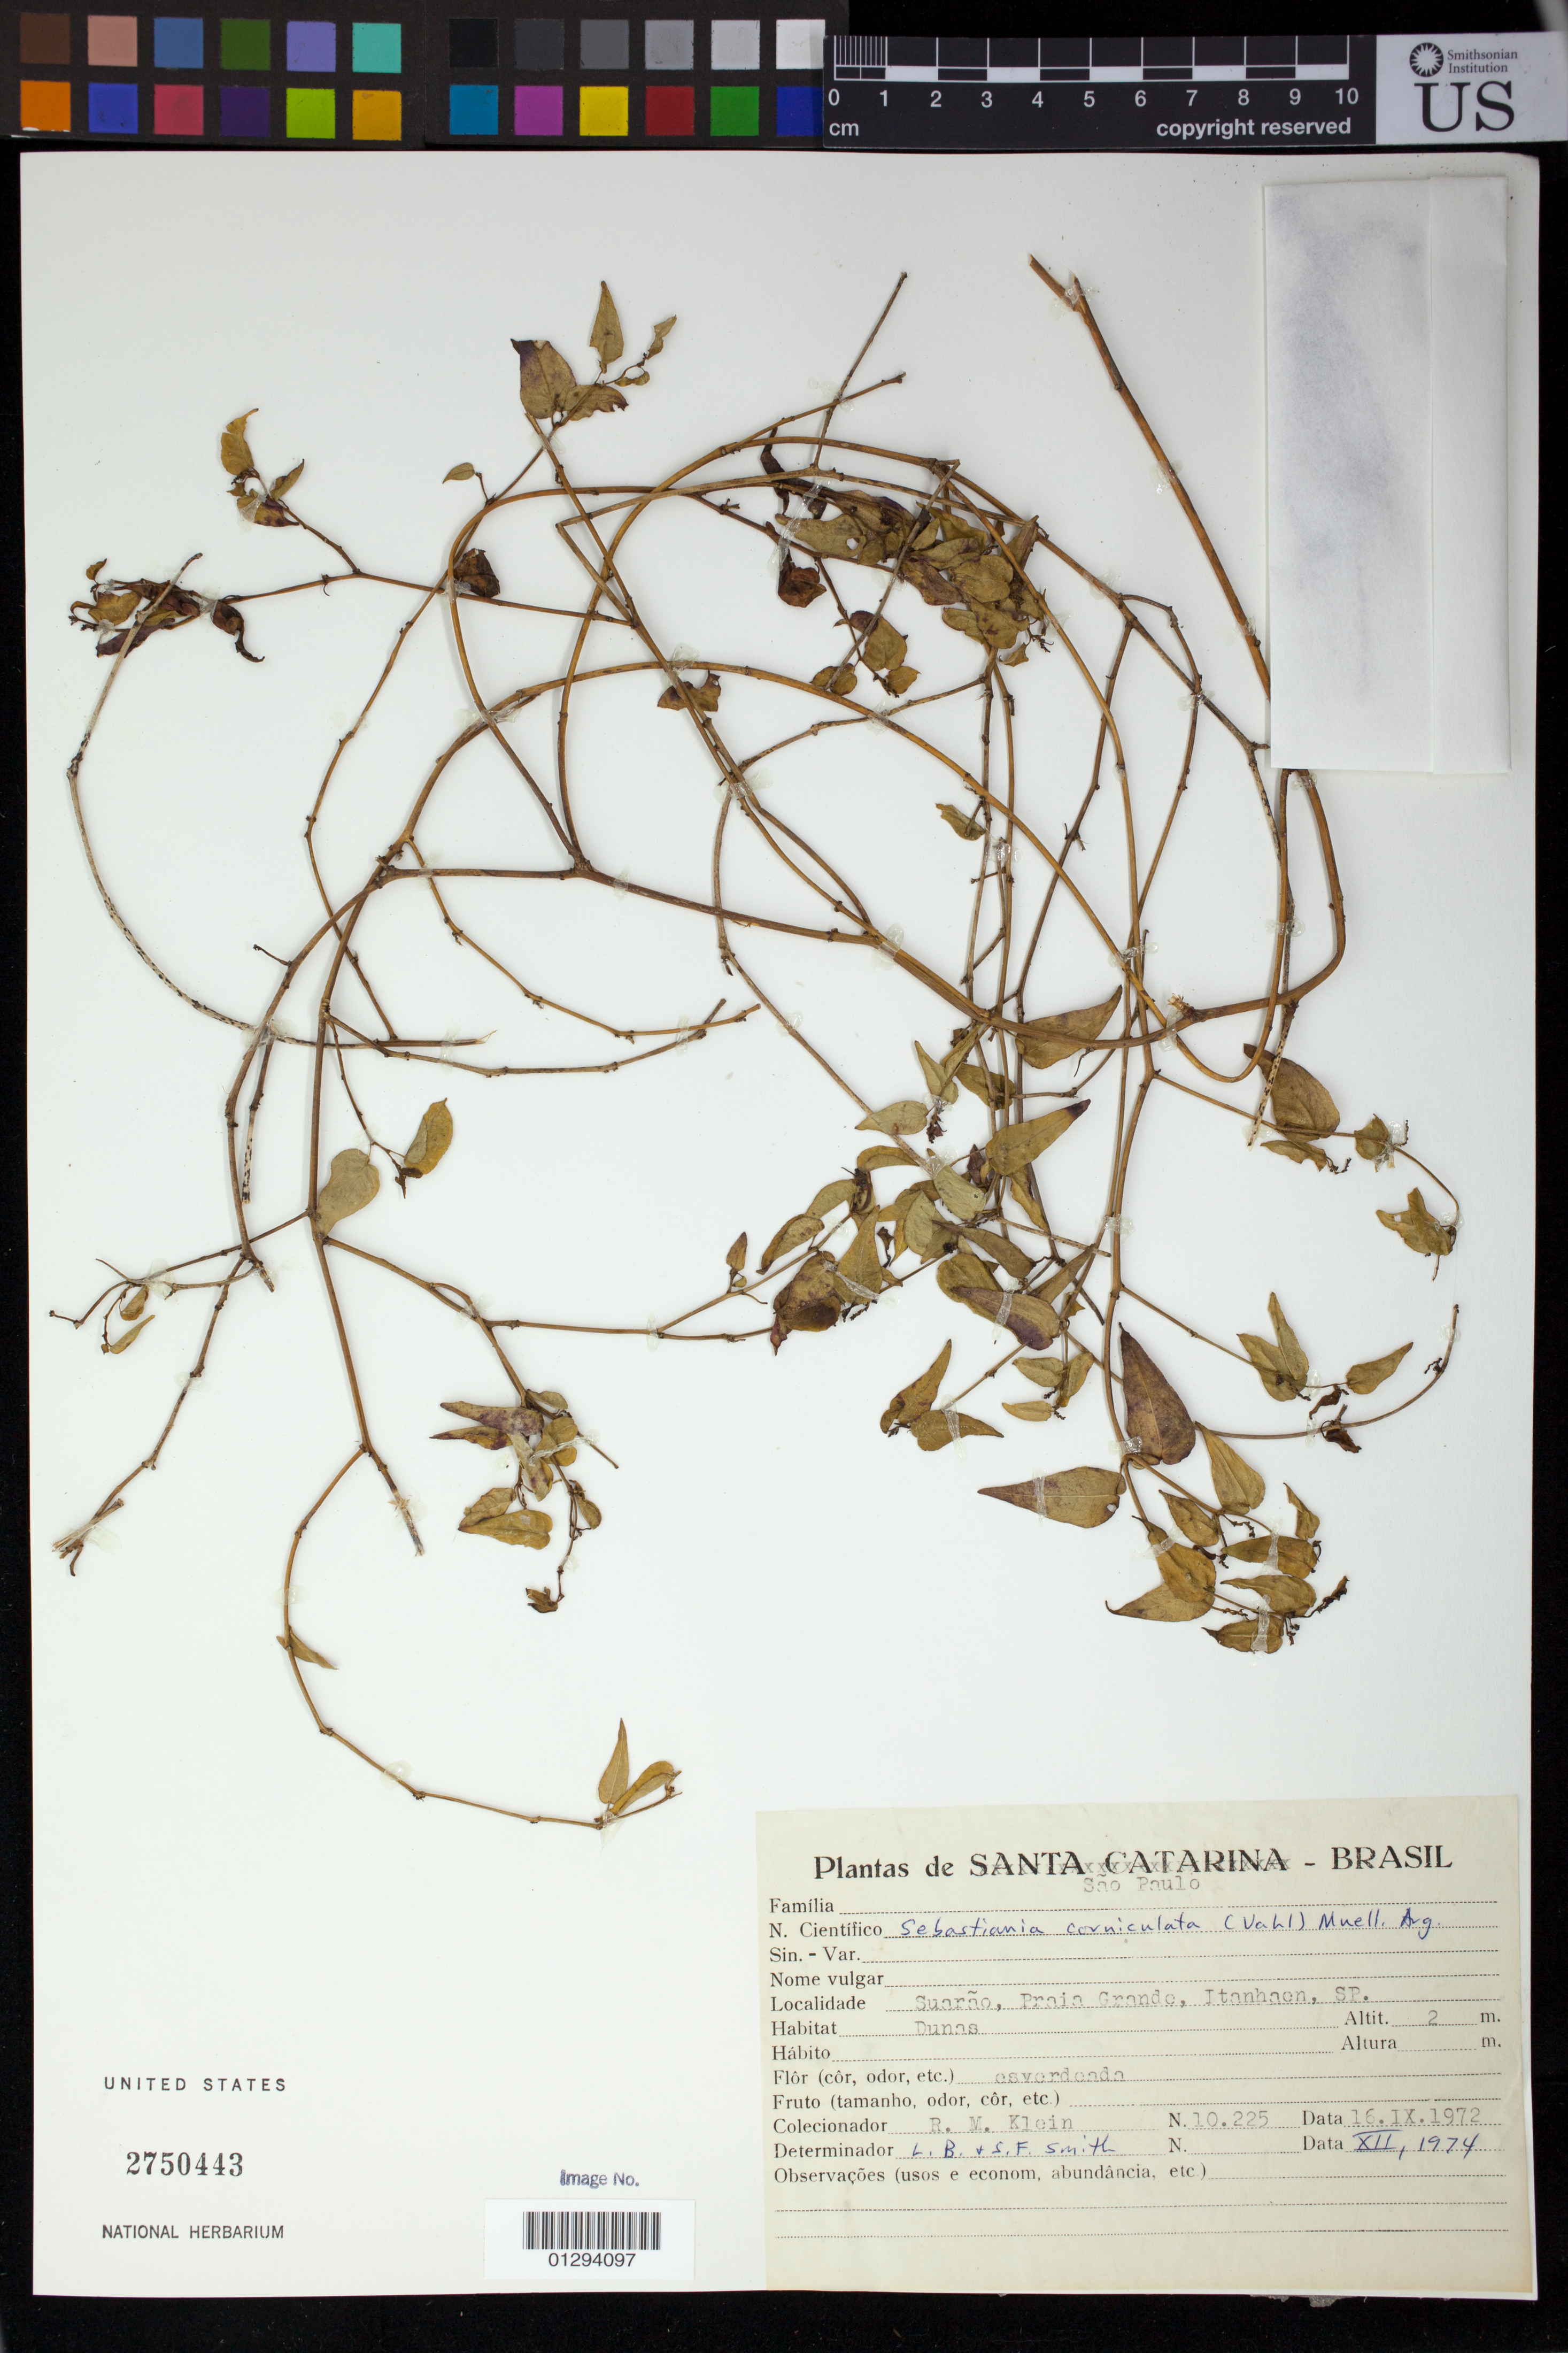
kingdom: Plantae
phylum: Tracheophyta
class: Magnoliopsida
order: Malpighiales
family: Euphorbiaceae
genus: Sebastiania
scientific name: Sebastiania corniculata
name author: (Vahl) Müll. Arg.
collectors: R. M. Klein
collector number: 10225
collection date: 1972-09-16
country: Brazil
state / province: Sao Paulo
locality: Suarao, Praia Grande, Itanhaen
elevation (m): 2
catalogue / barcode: US 2750443